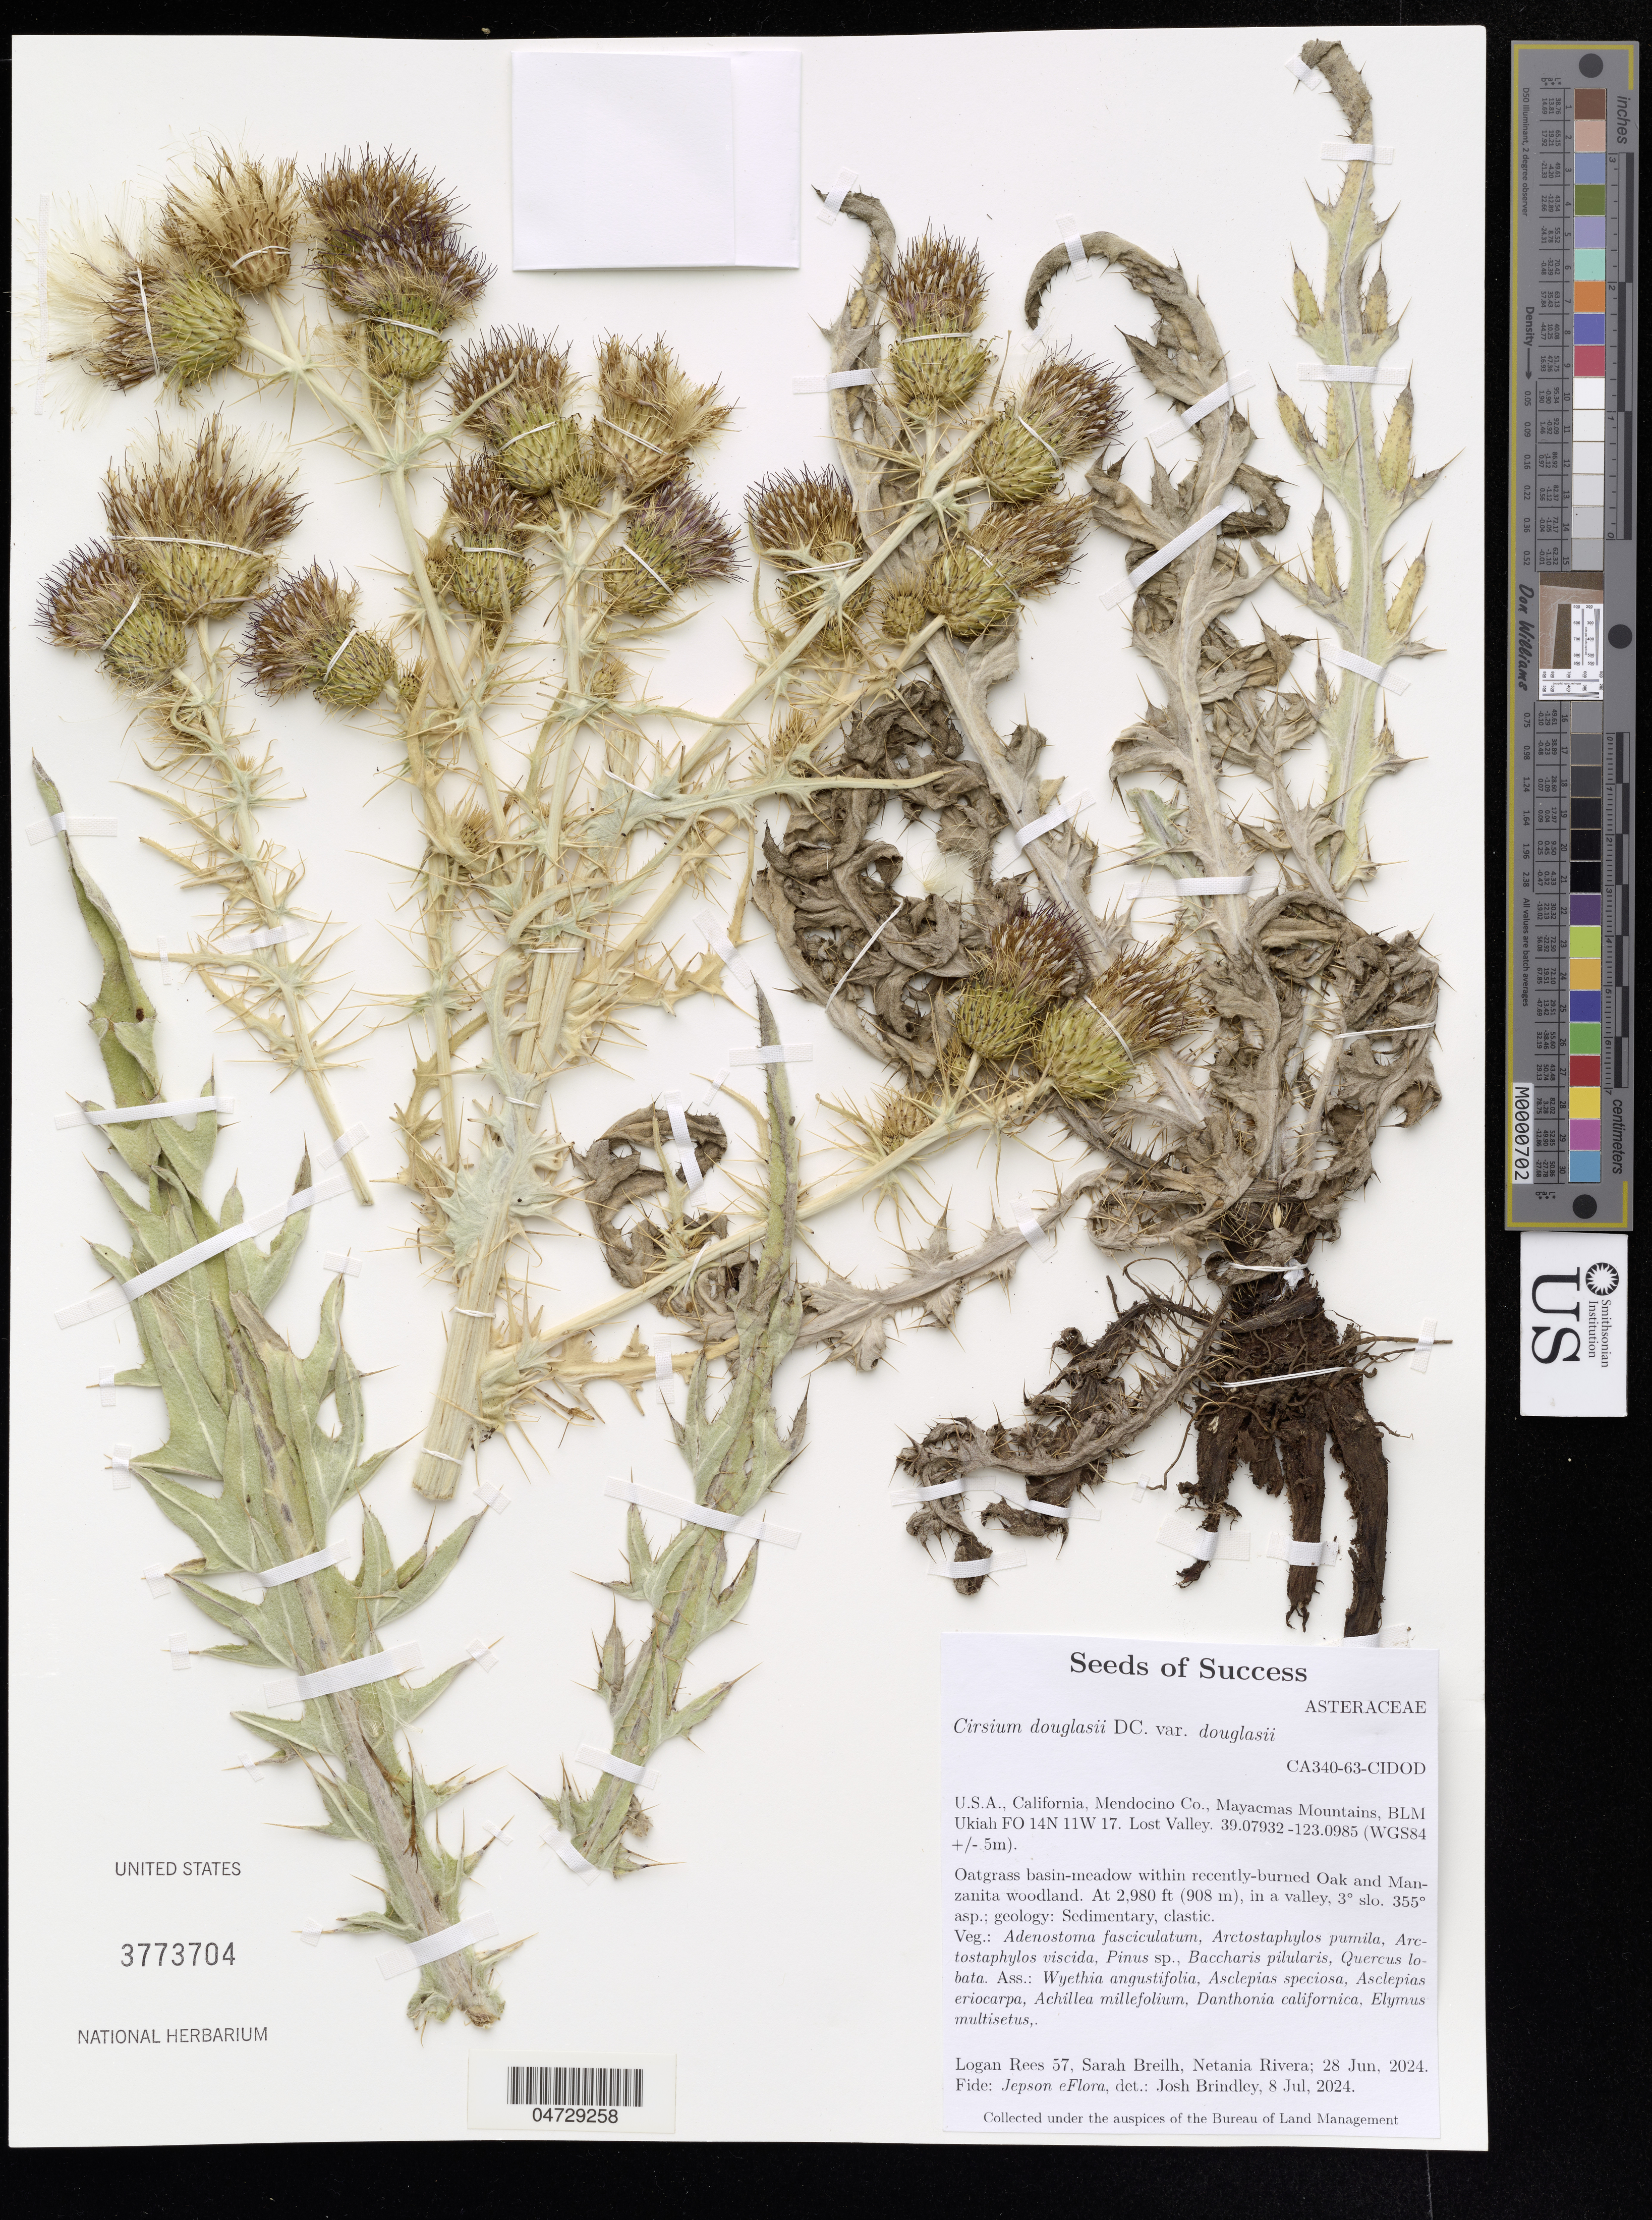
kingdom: Plantae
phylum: Tracheophyta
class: Magnoliopsida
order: Asterales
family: Asteraceae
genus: Cirsium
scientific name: Cirsium douglasii var. douglasii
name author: DC.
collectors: L. Rees, S. Breilh & N. Rivera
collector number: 57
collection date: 2024-06-28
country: United States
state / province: California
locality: Mendocino Co., Mayacmas Mountains, BLM Ukiah FO 14N 11W 17. Lost Valley. (WGS84 +/- 5m).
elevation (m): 908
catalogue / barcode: US 3773704